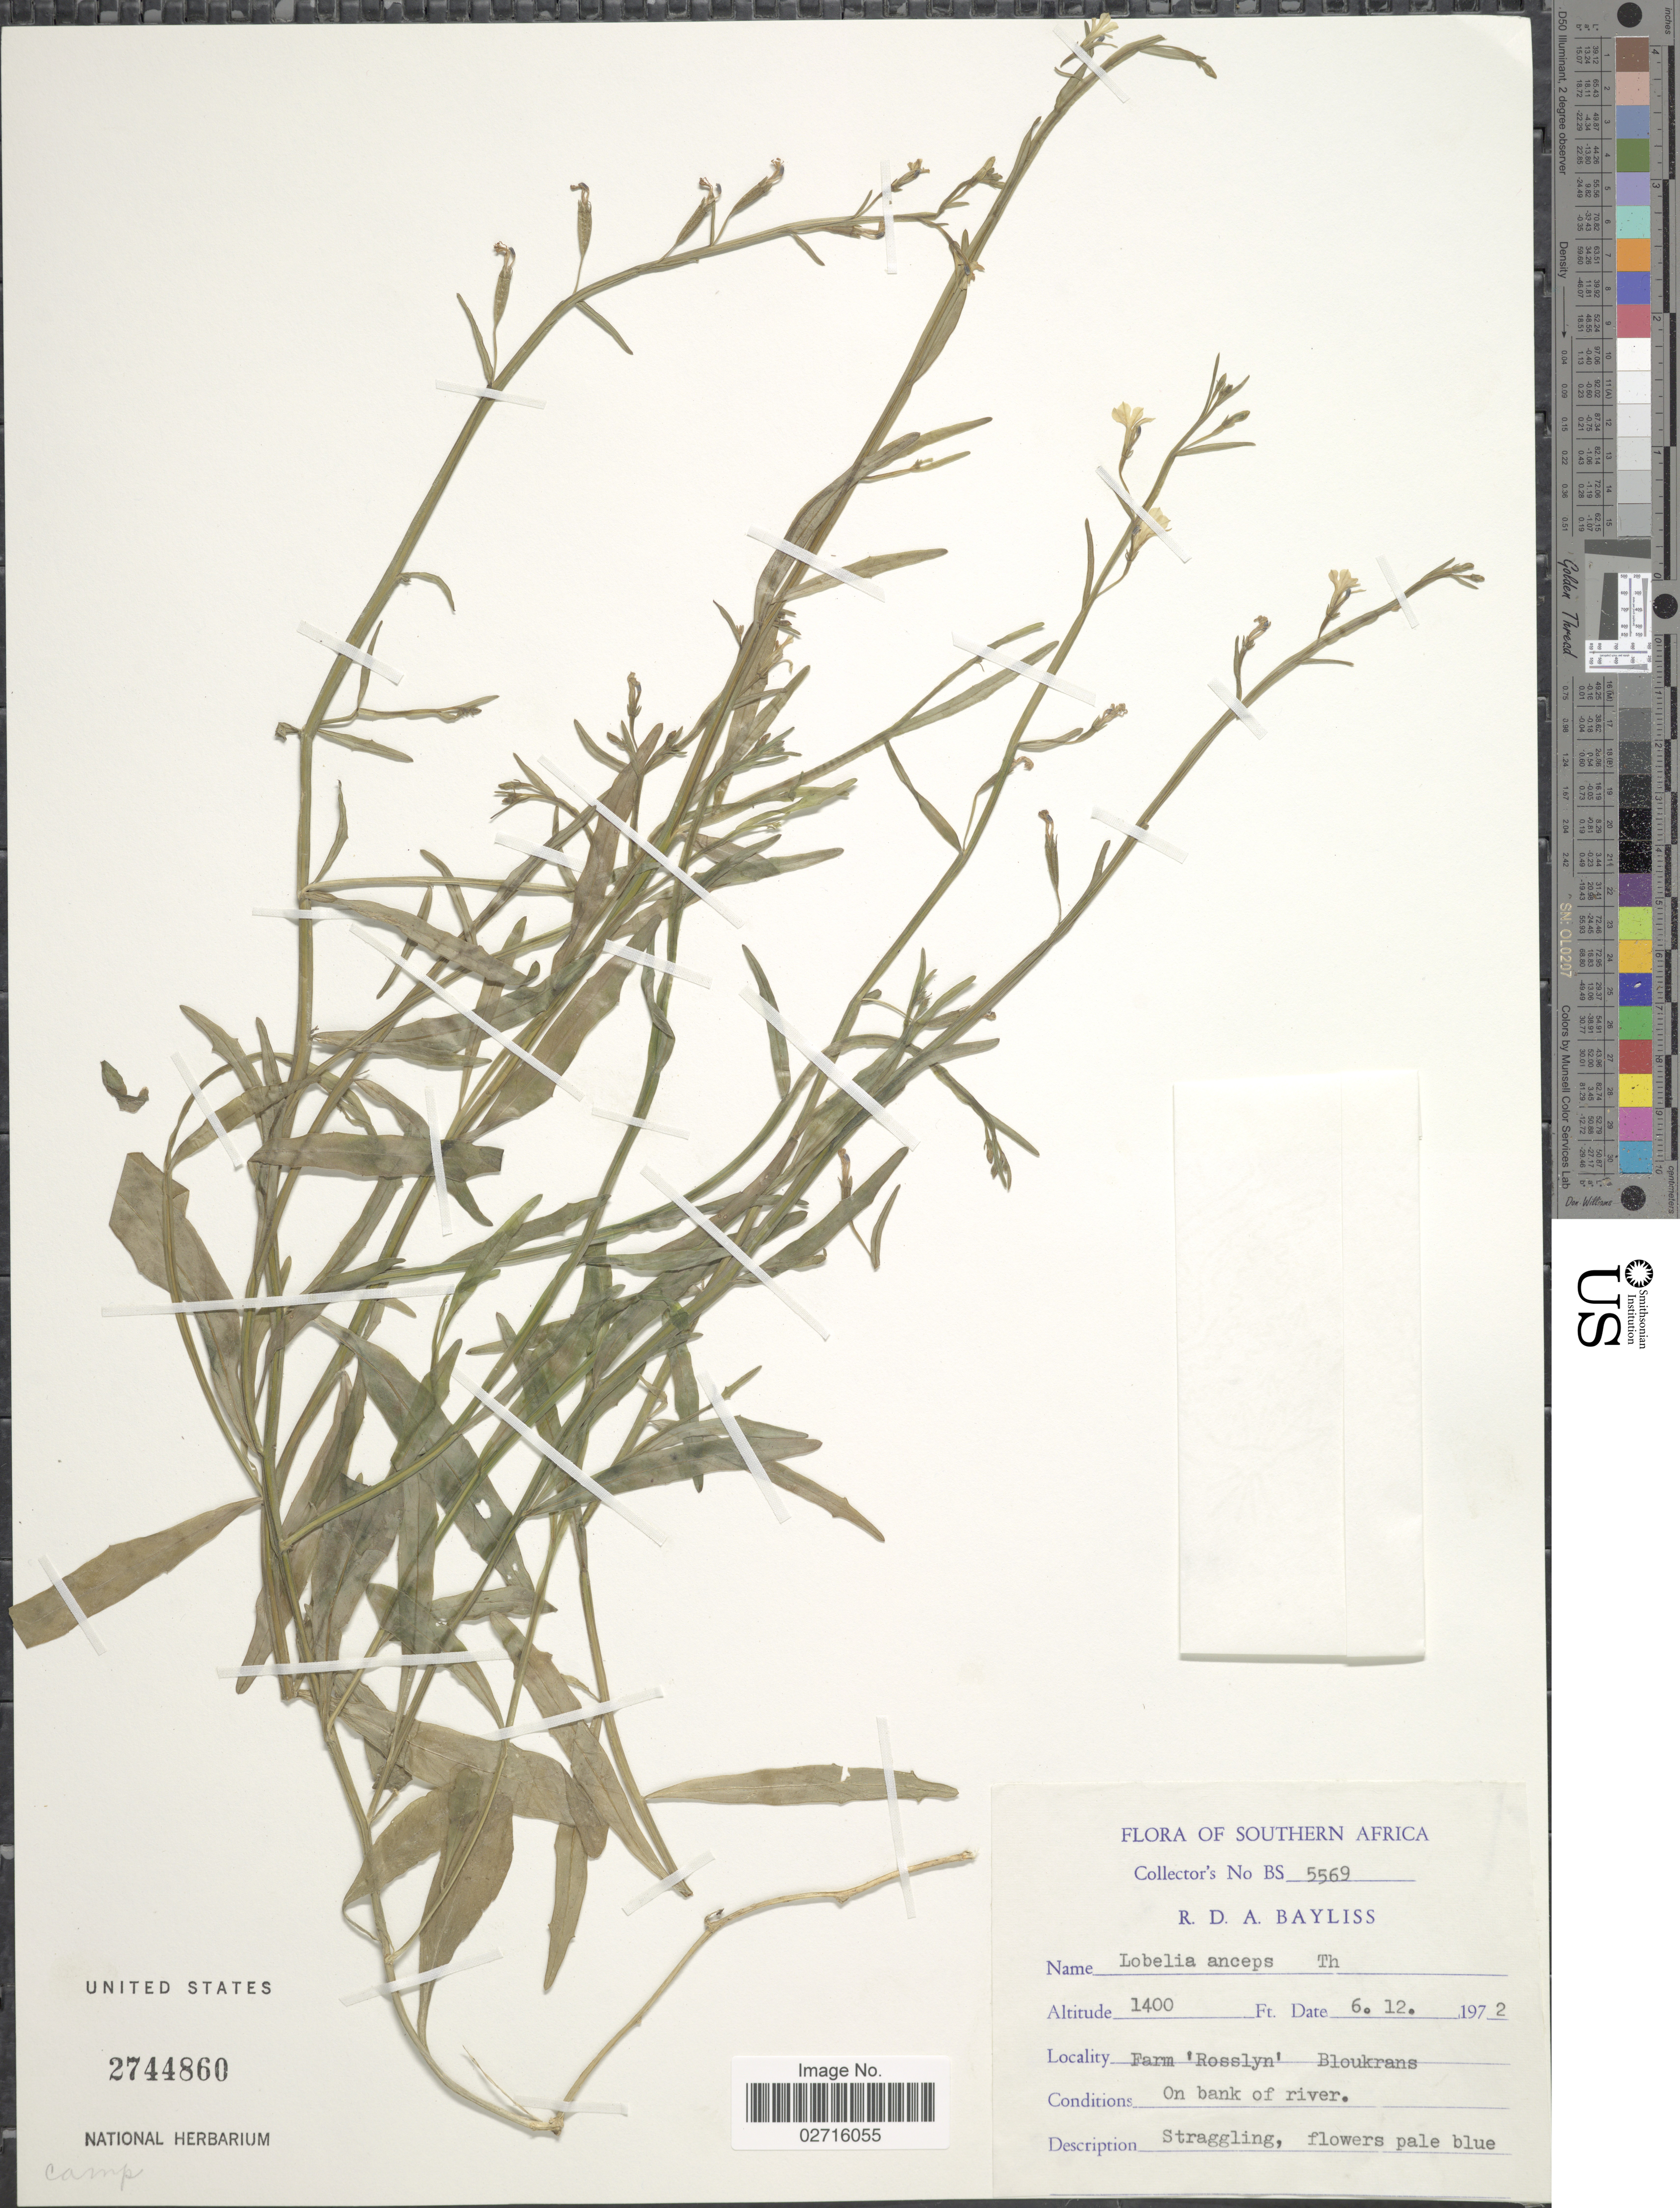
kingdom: Plantae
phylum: Tracheophyta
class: Magnoliopsida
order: Asterales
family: Campanulaceae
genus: Lobelia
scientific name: Lobelia anceps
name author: L. f.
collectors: R. Bayliss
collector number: BS 5569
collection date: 1972-12-06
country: South Africa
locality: Farm 'Rosslyn' Bloukrans, on bank of river.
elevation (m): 427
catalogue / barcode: US 2744860